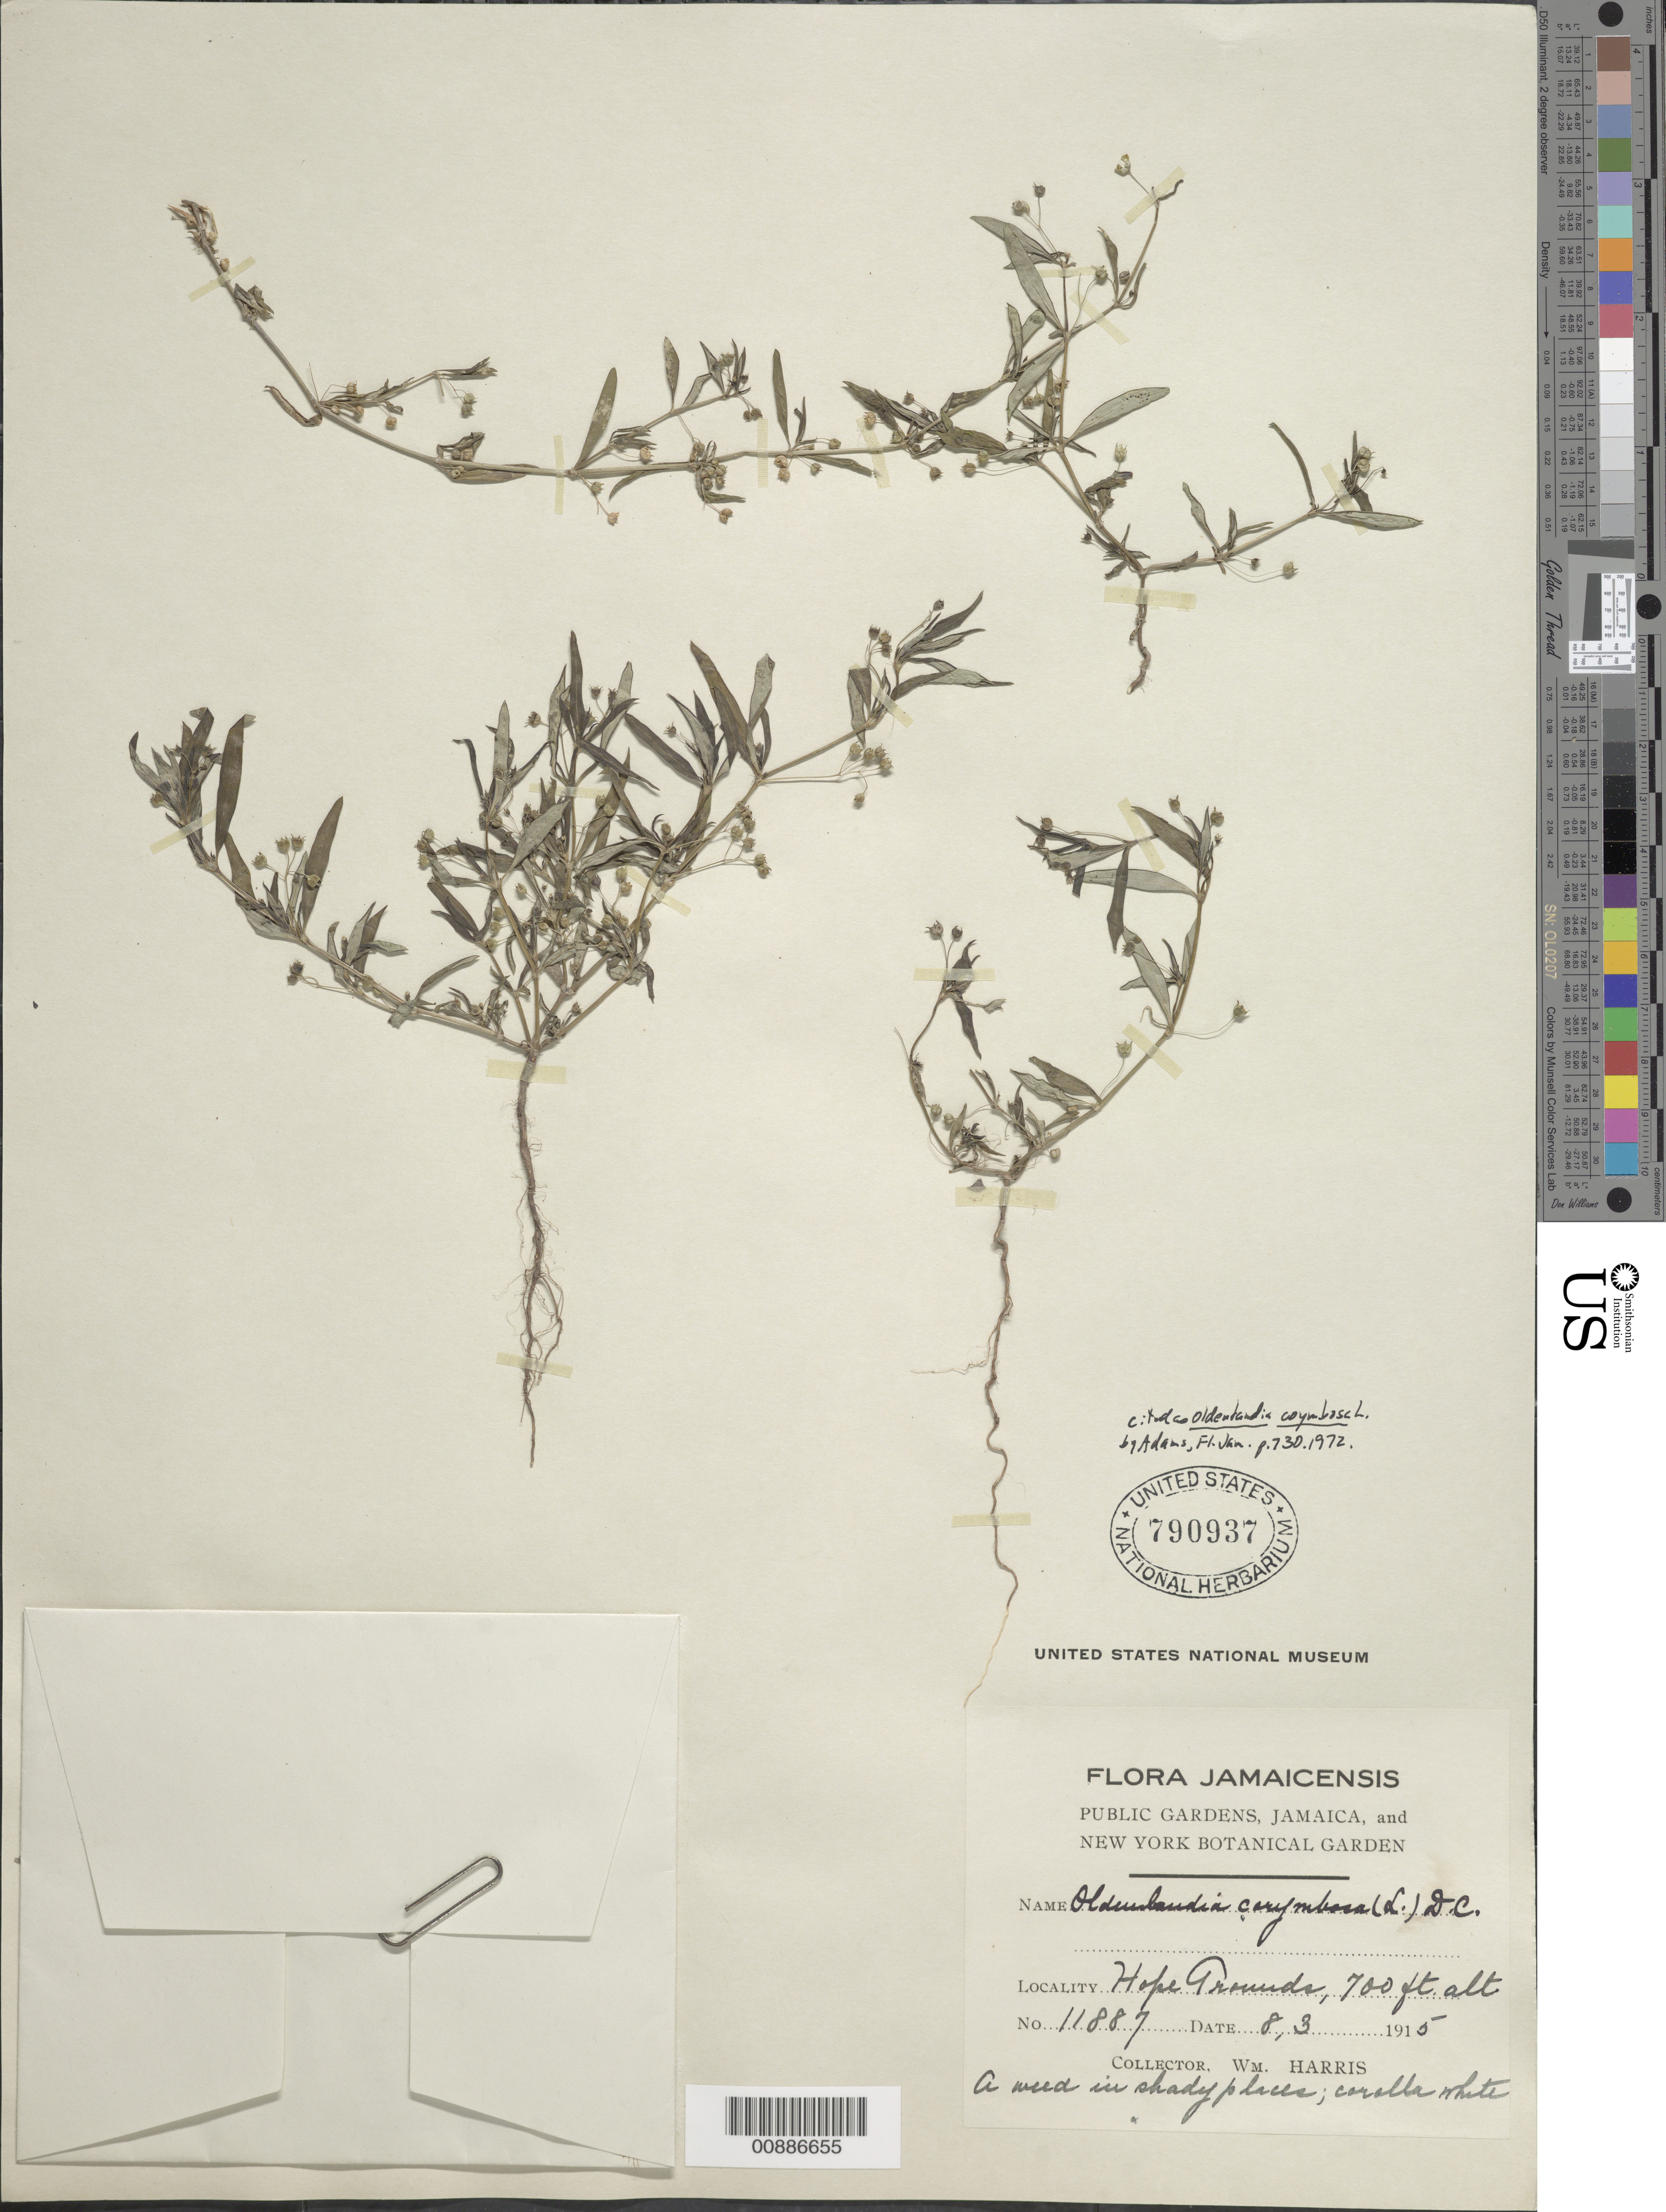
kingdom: Plantae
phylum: Tracheophyta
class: Magnoliopsida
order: Gentianales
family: Rubiaceae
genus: Oldenlandia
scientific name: Oldenlandia corymbosa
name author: L.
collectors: W. H. Harris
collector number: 11887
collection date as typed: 08 Mar 1915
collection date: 1915-03-08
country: Jamaica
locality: Hope Grounds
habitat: In shady places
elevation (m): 213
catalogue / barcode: US 790937